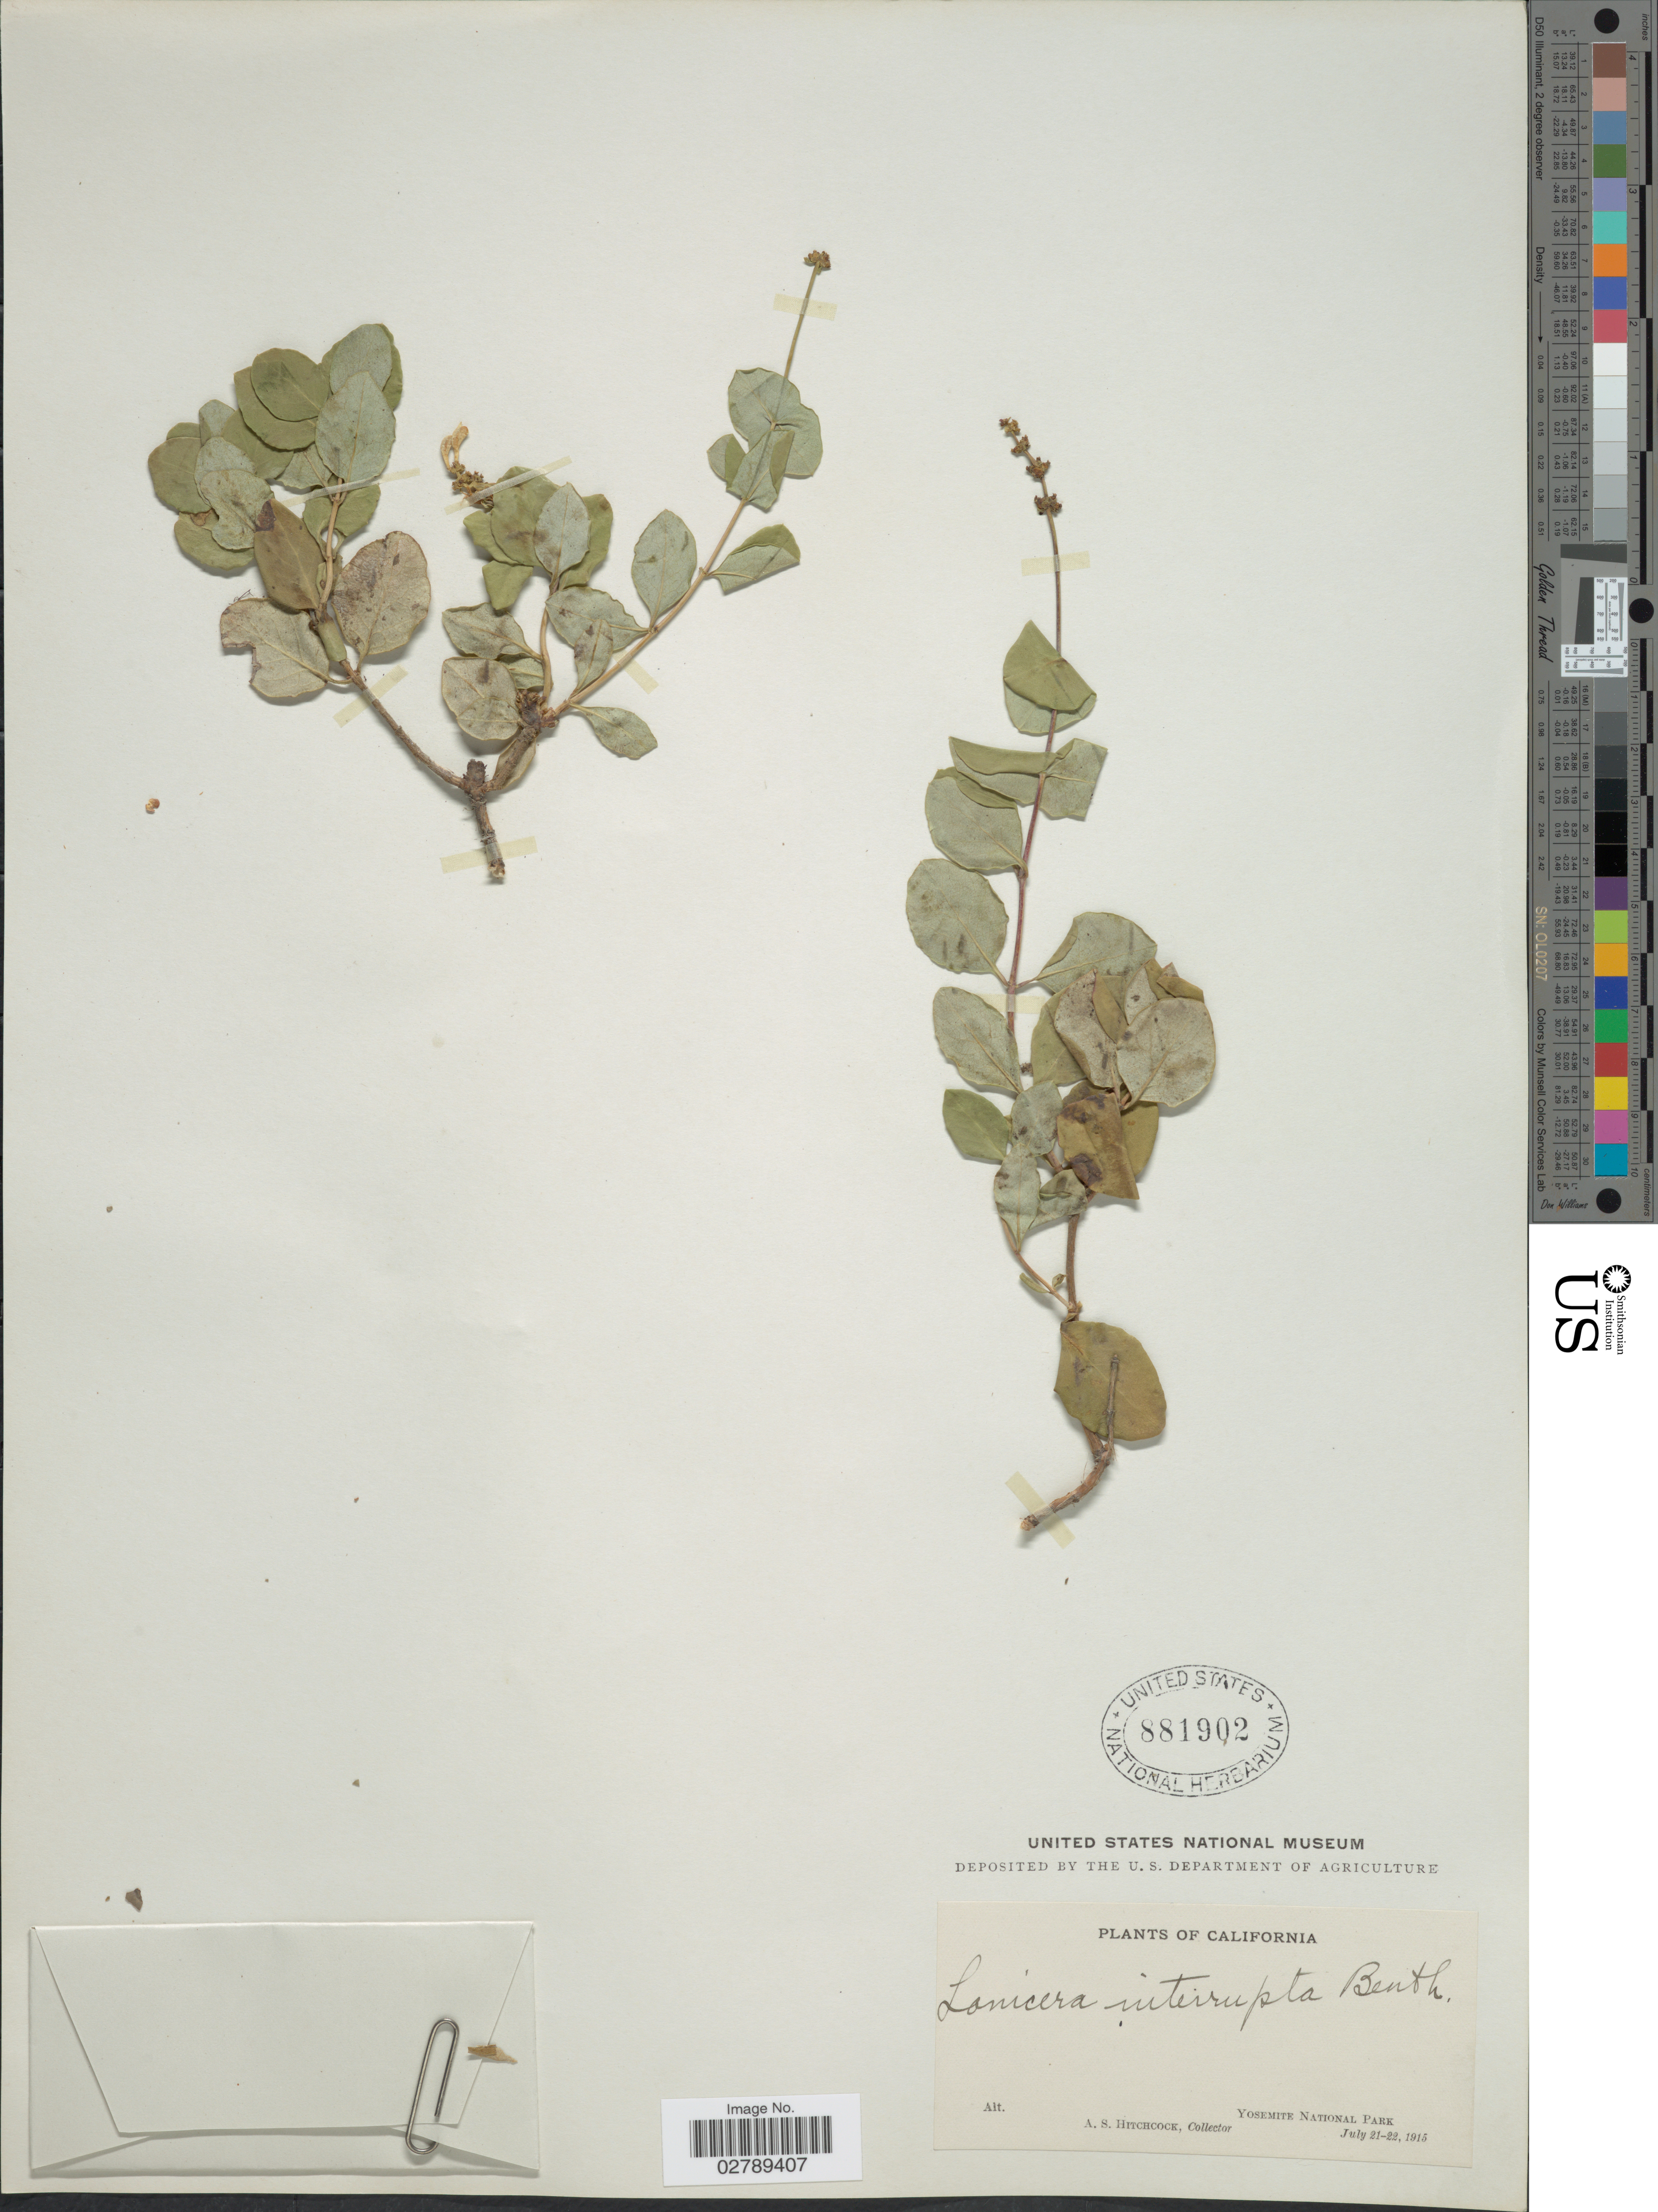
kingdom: Plantae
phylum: Tracheophyta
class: Magnoliopsida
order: Dipsacales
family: Caprifoliaceae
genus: Lonicera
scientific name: Lonicera interrupta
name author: Benth.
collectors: A. S. Hitchcock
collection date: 1915-07-21/1915-07-22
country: United States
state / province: California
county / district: Mariposa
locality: Yosemite National Park.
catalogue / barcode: US 881902